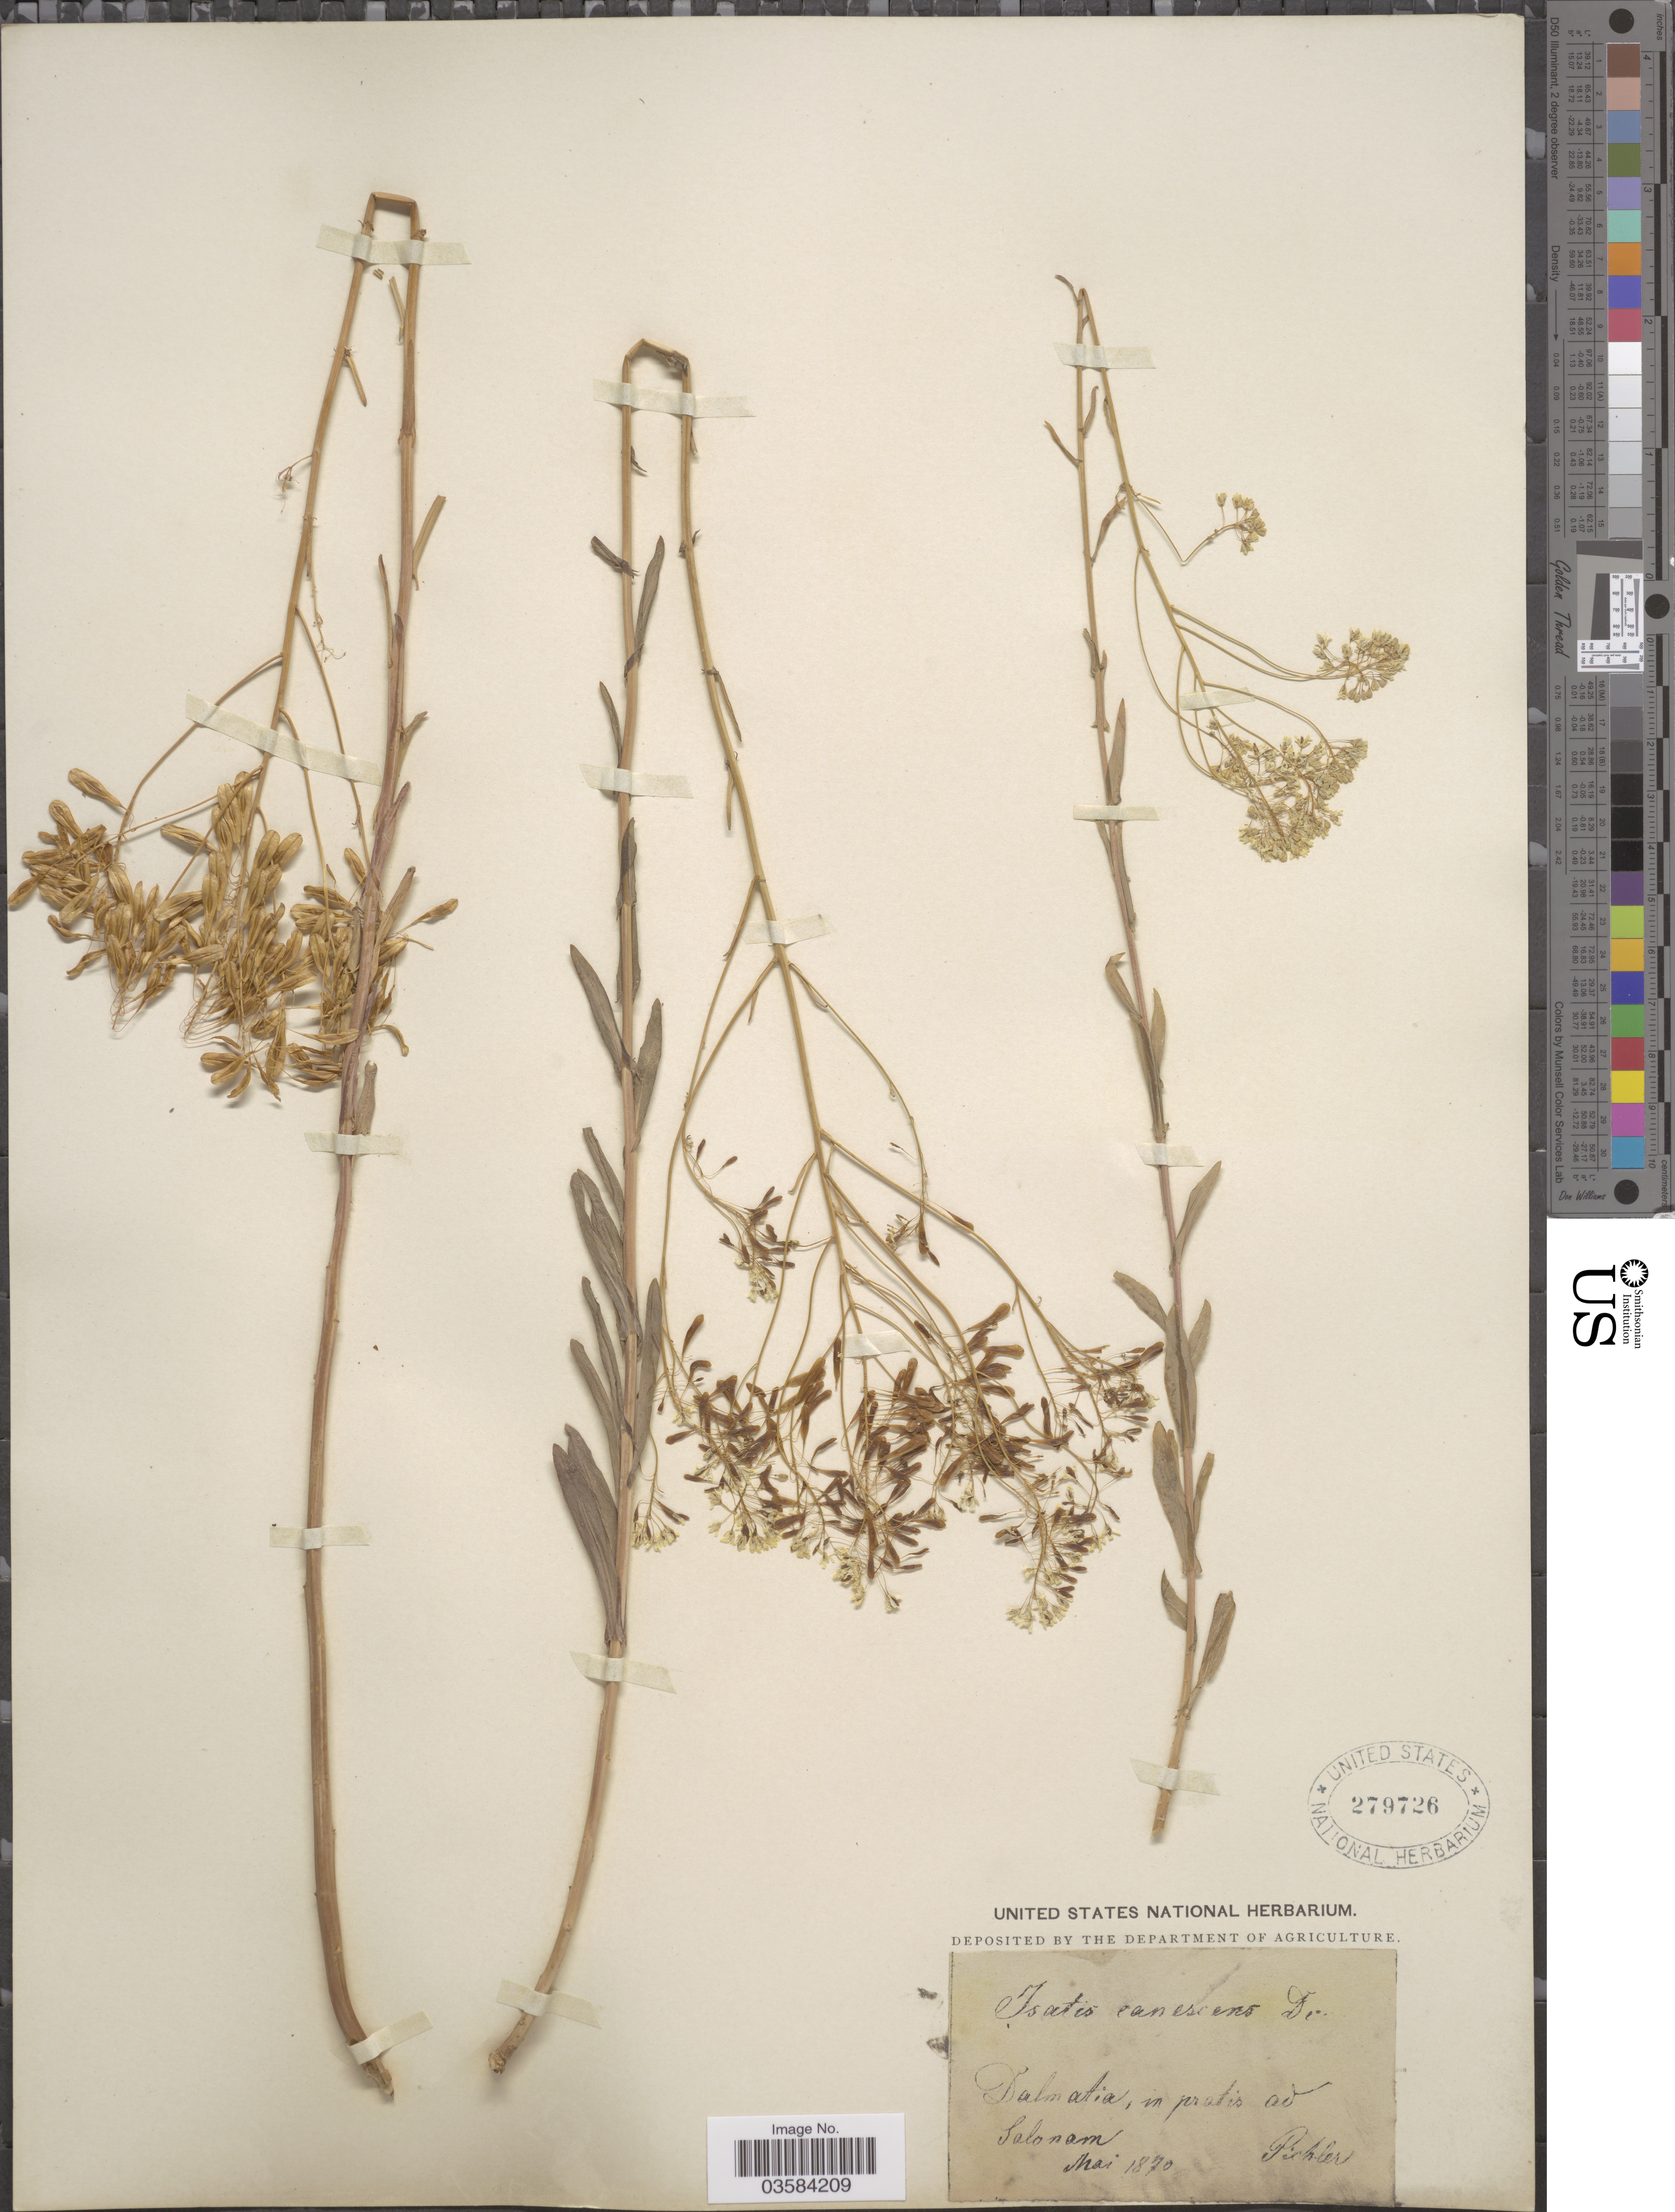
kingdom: Plantae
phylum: Tracheophyta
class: Magnoliopsida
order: Brassicales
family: Brassicaceae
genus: Isatis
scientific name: Isatis canescens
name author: DC.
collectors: Pichler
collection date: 1870-05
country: Croatia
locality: Dalmatia, in pratis ad Salonam.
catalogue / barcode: US 279726